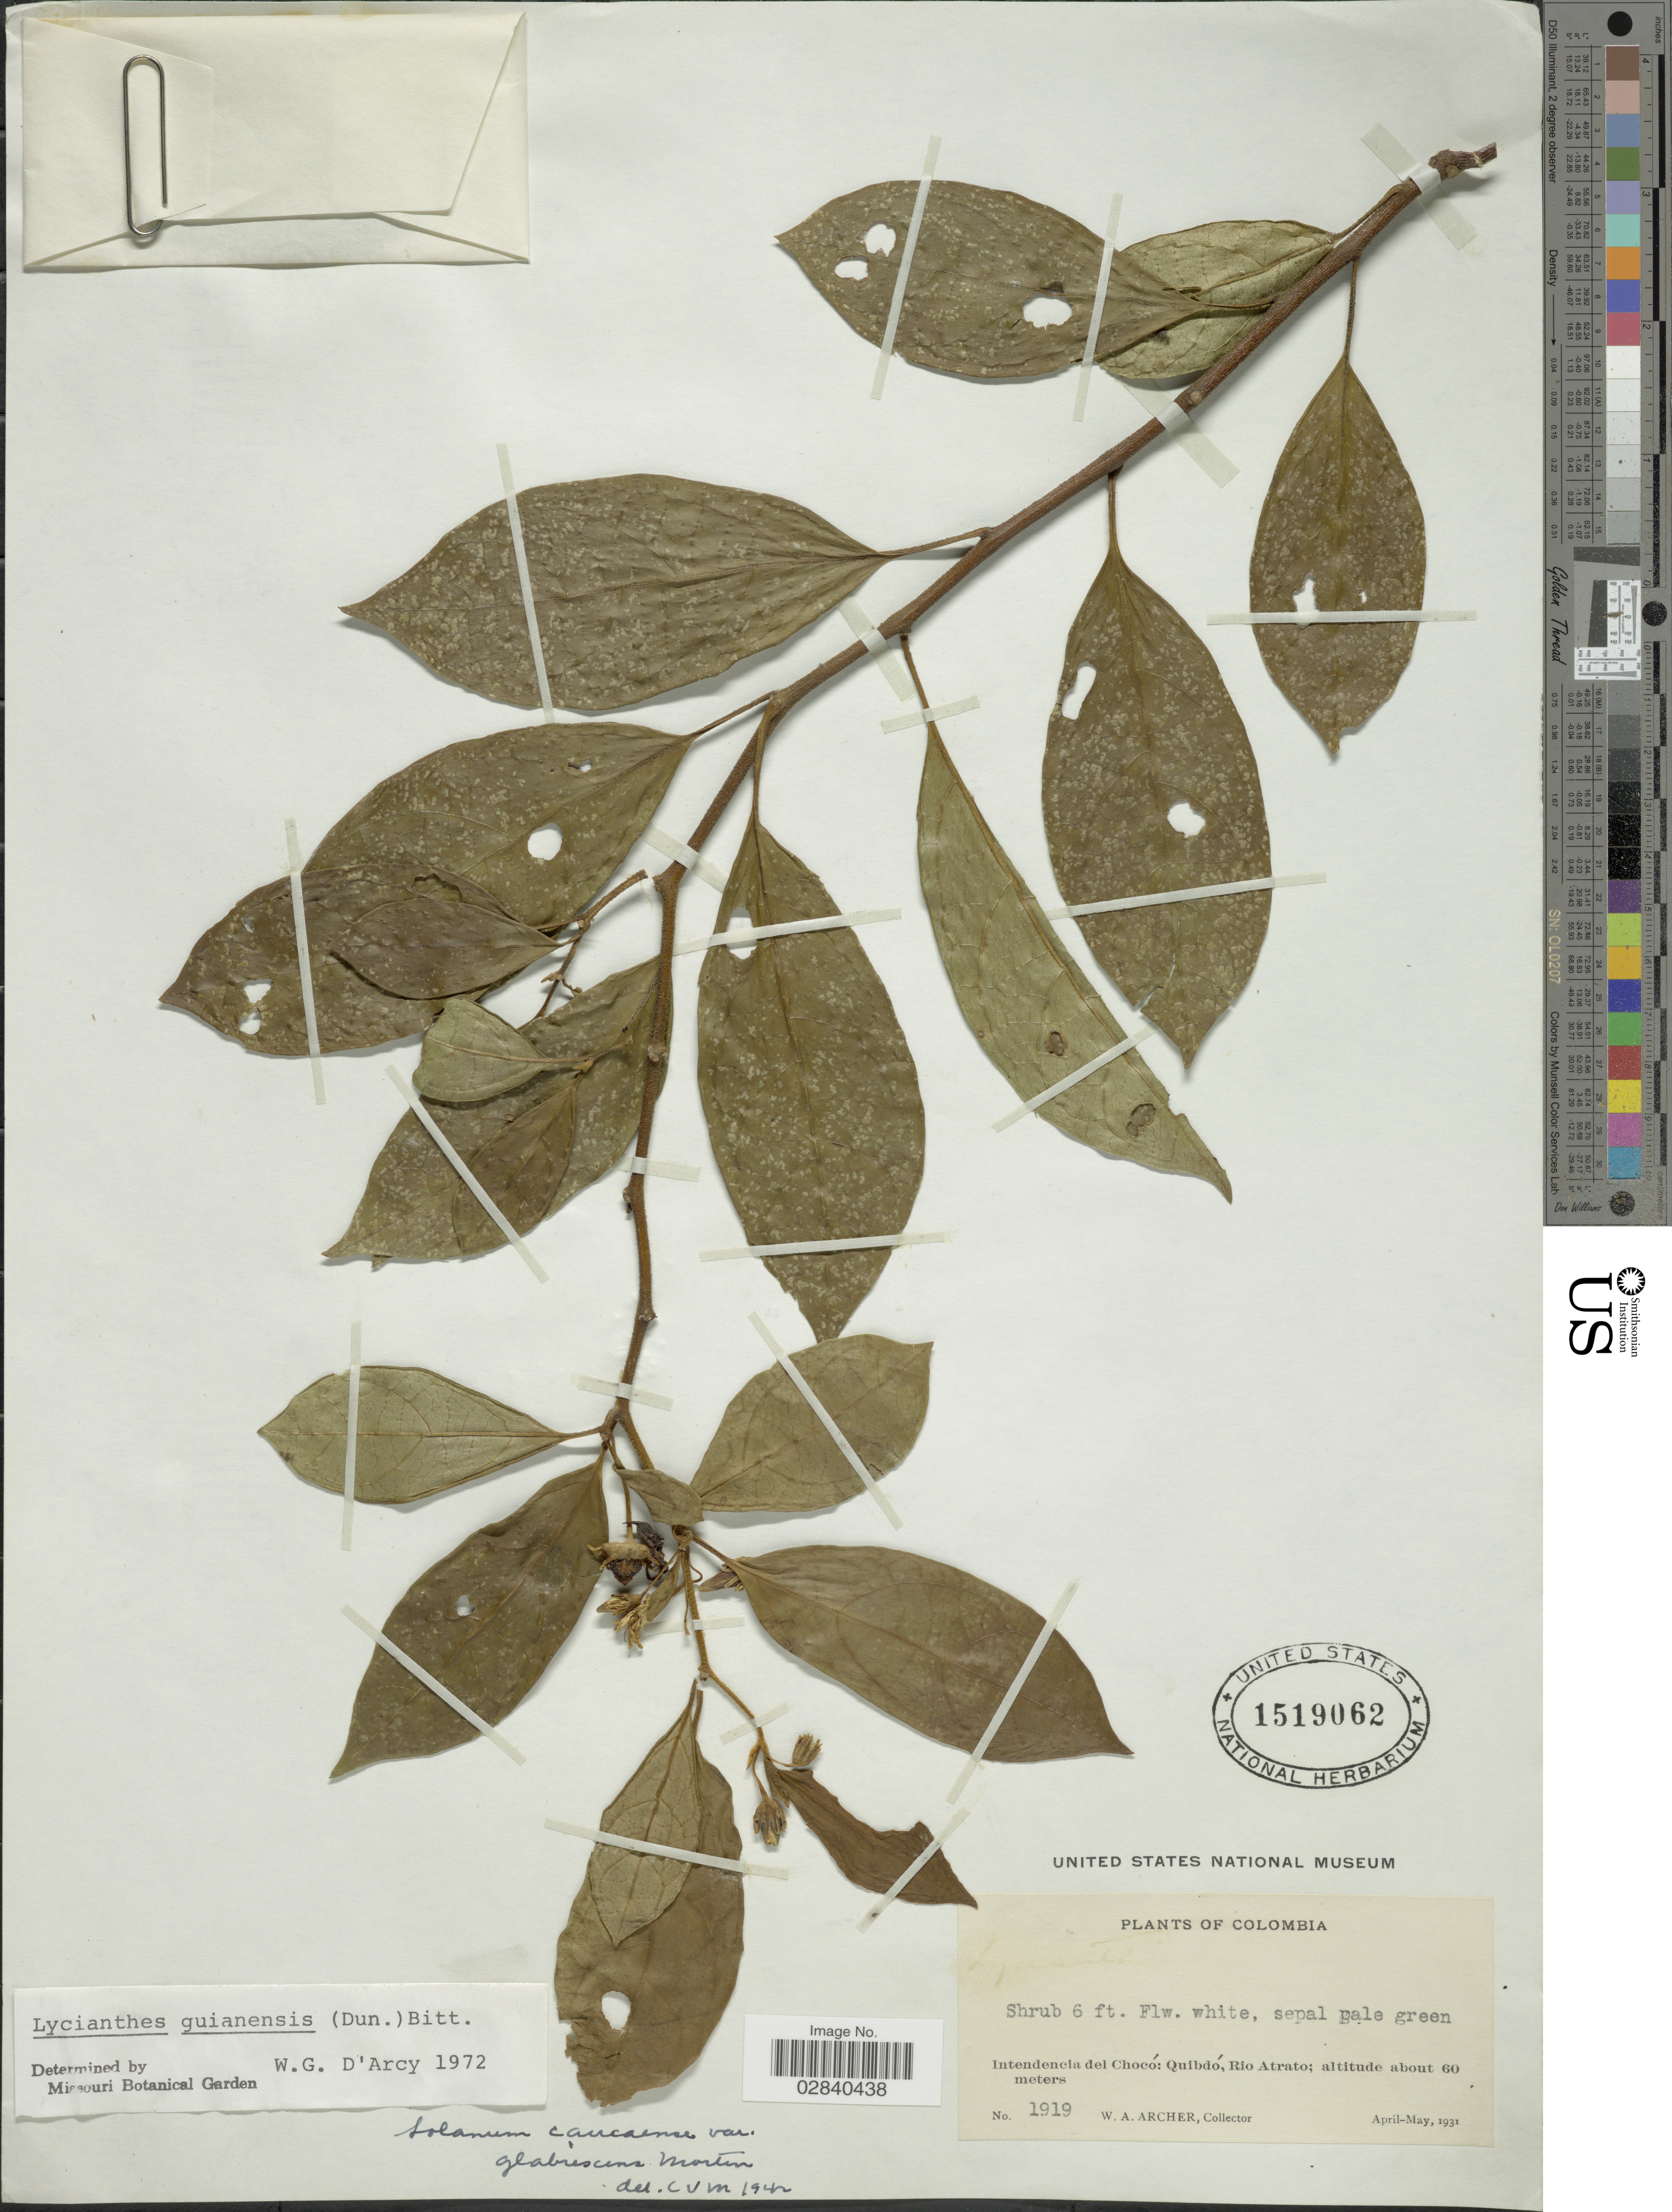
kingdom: Plantae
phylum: Tracheophyta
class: Magnoliopsida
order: Solanales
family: Solanaceae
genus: Lycianthes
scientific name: Lycianthes pauciflora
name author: (Vahl) Bitter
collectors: W. A. Archer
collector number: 1919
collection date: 1931-04/1931-05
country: Colombia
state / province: Chocó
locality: Intendencia del Chocó: Quibdó, Rio Atrato.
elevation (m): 60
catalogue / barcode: US 1519062